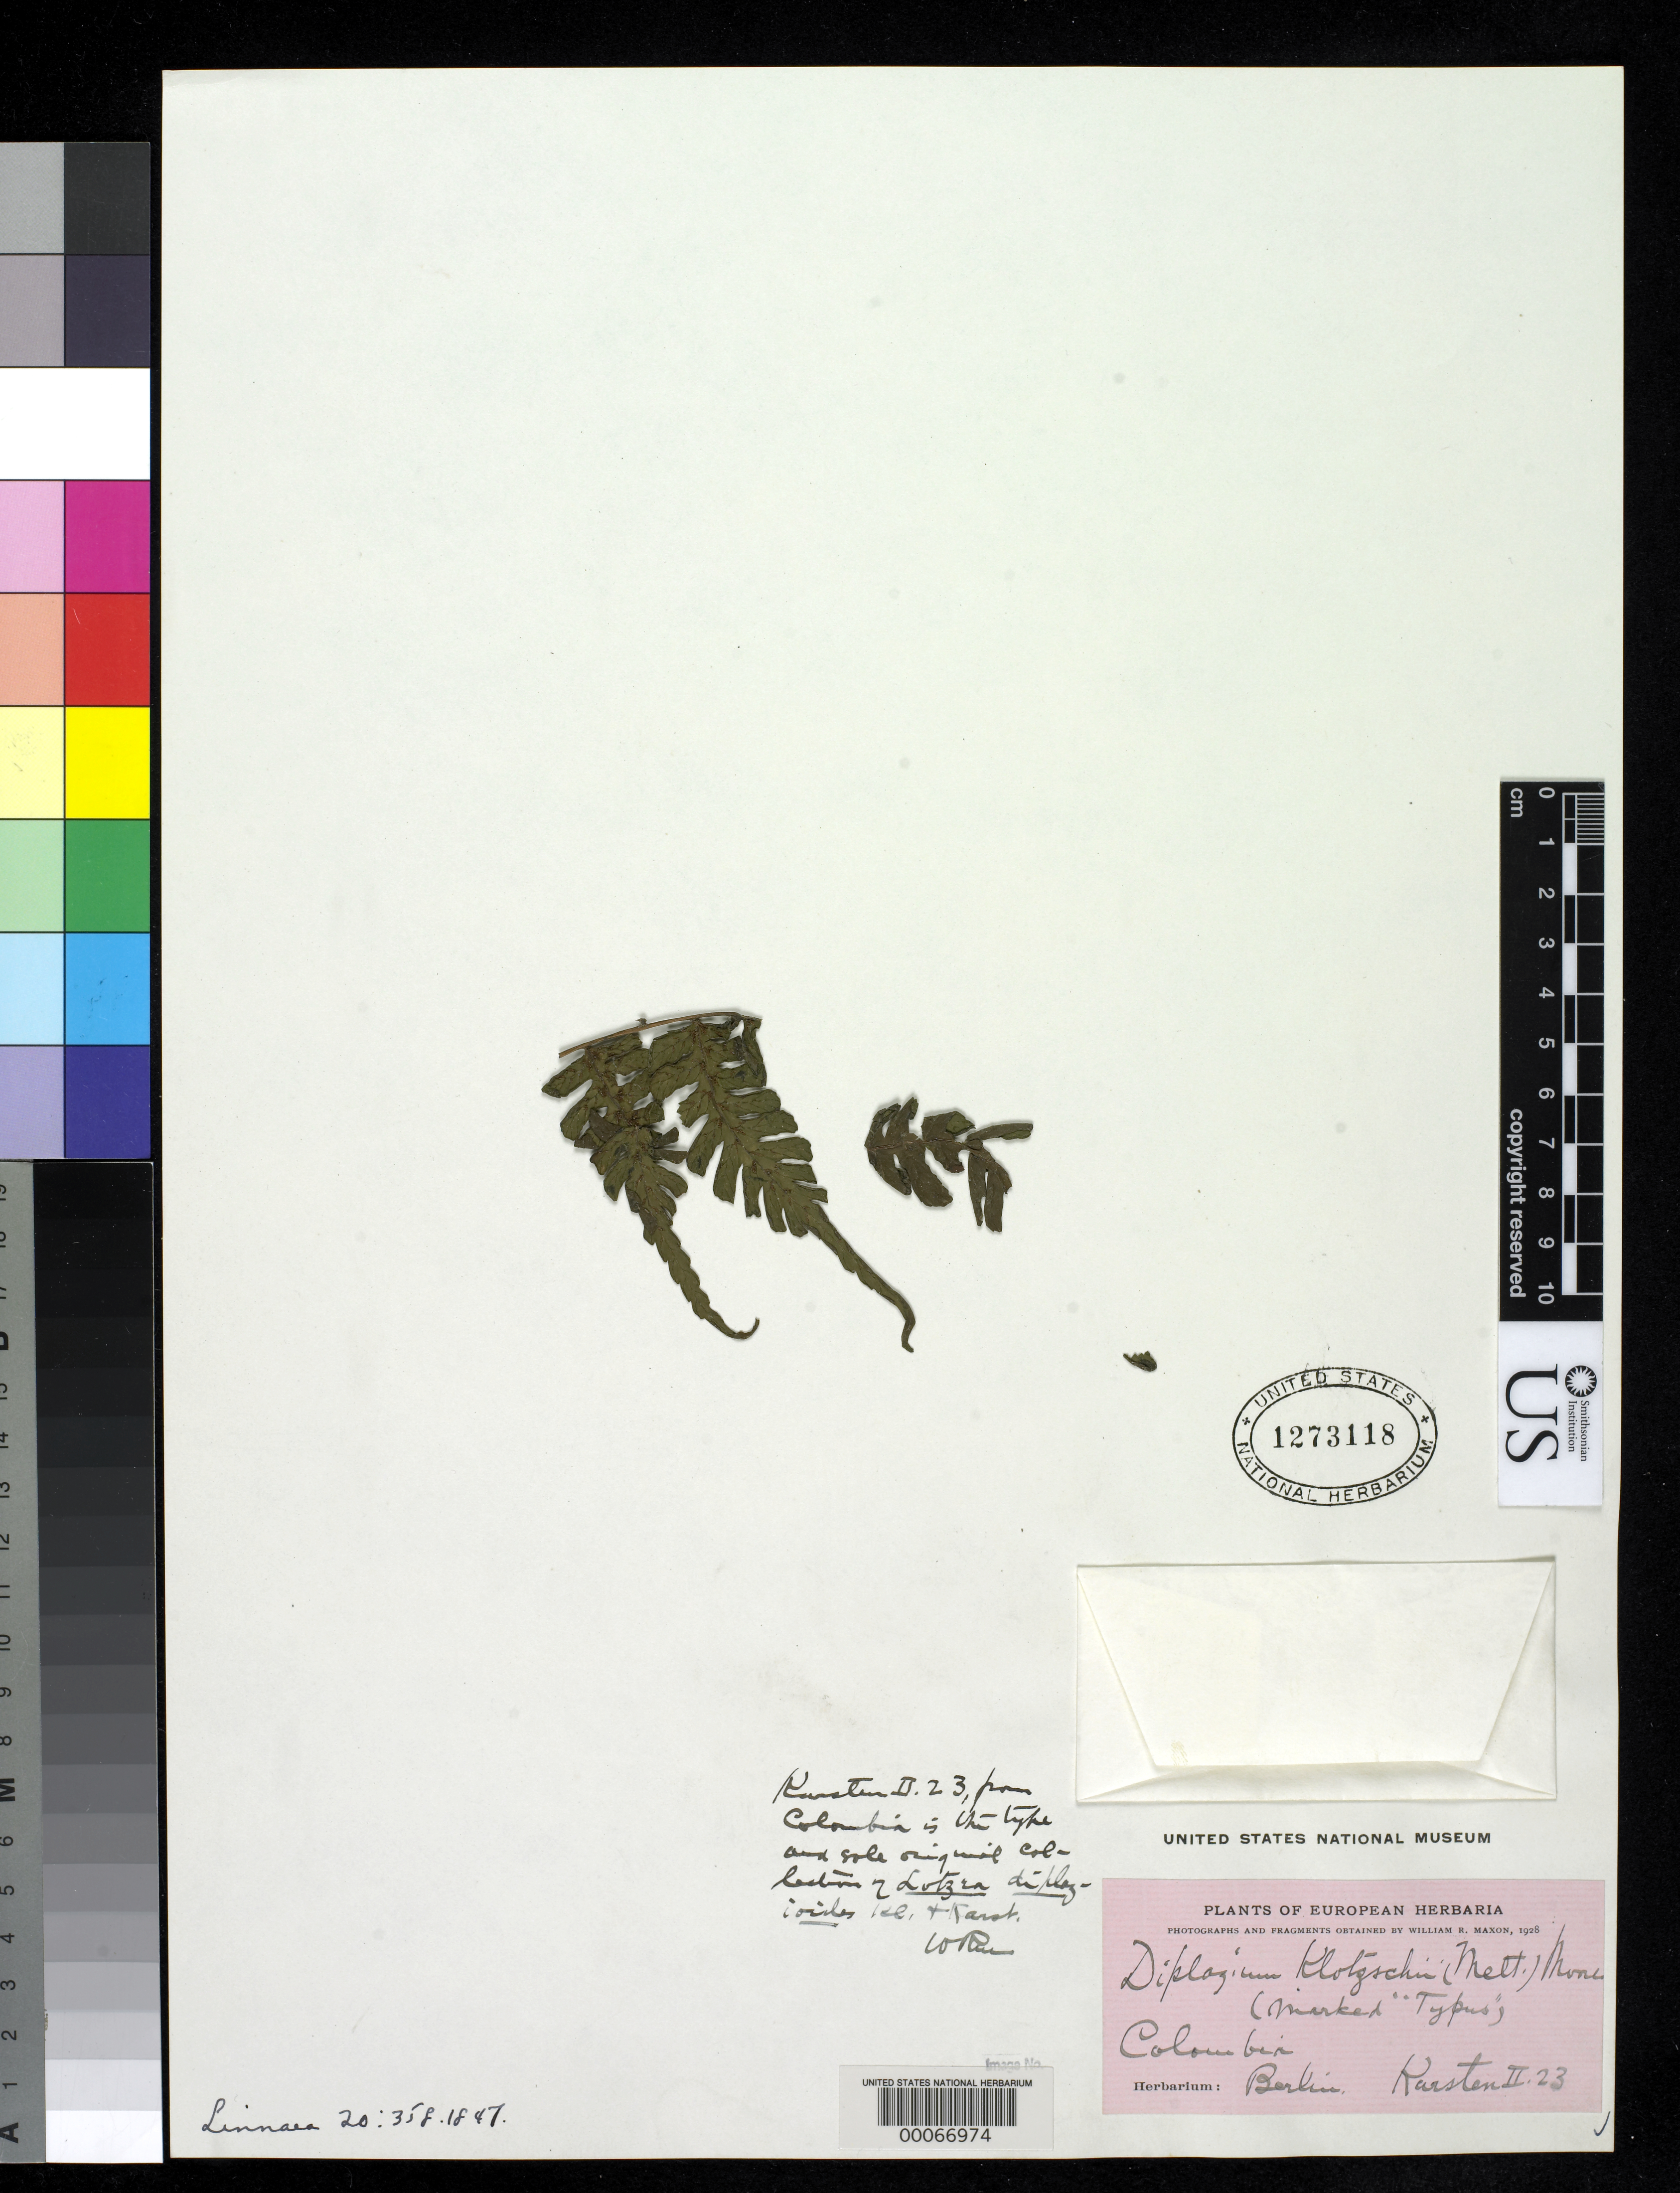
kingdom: Plantae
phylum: Tracheophyta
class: Polypodiopsida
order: Polypodiales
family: Athyriaceae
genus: Lotzea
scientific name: Lotzea diplazioides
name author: Klotzsch & H. Karst.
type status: Type Fragment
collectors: H. Karsten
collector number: II 23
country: Colombia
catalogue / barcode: US 1273118